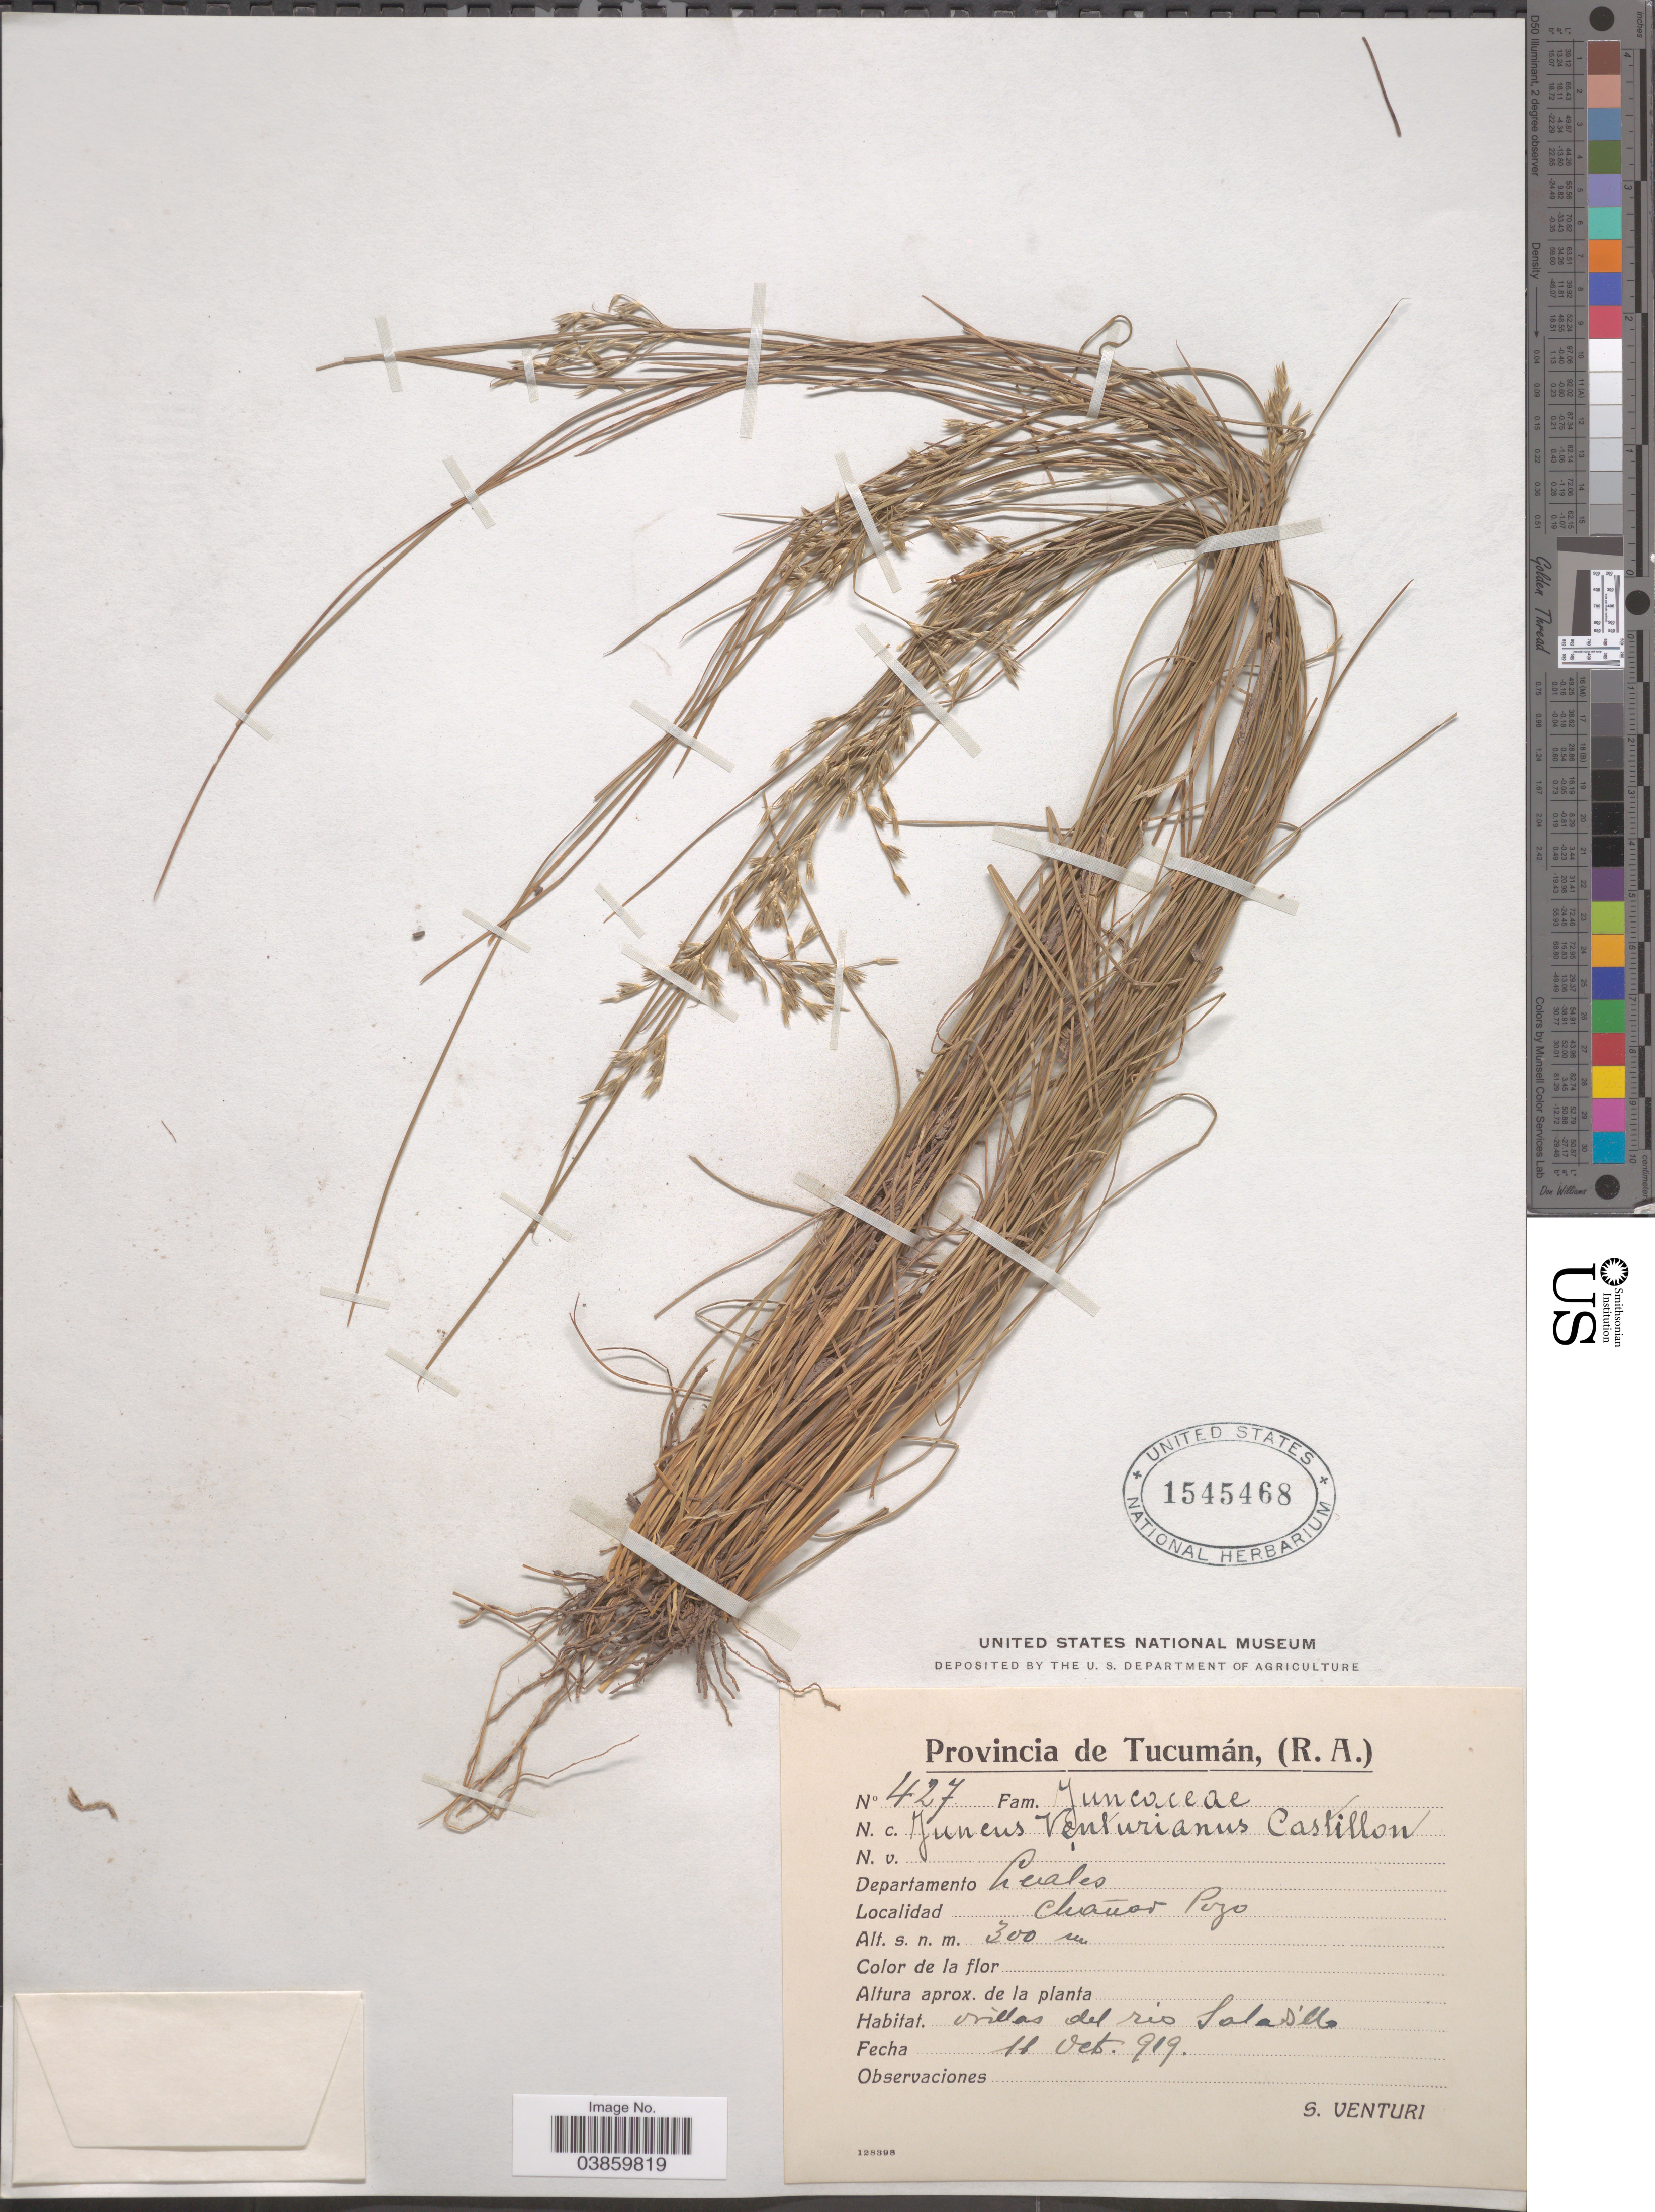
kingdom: Plantae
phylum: Tracheophyta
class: Liliopsida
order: Poales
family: Juncaceae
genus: Juncus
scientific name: Juncus venturianus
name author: Castillón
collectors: S. Venturi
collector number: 427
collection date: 1919-10-11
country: Argentina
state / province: Tucuman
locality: Departamento Luales. Chaños Pozo. Orillas del rio Saladillo.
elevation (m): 300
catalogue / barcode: US 1545468